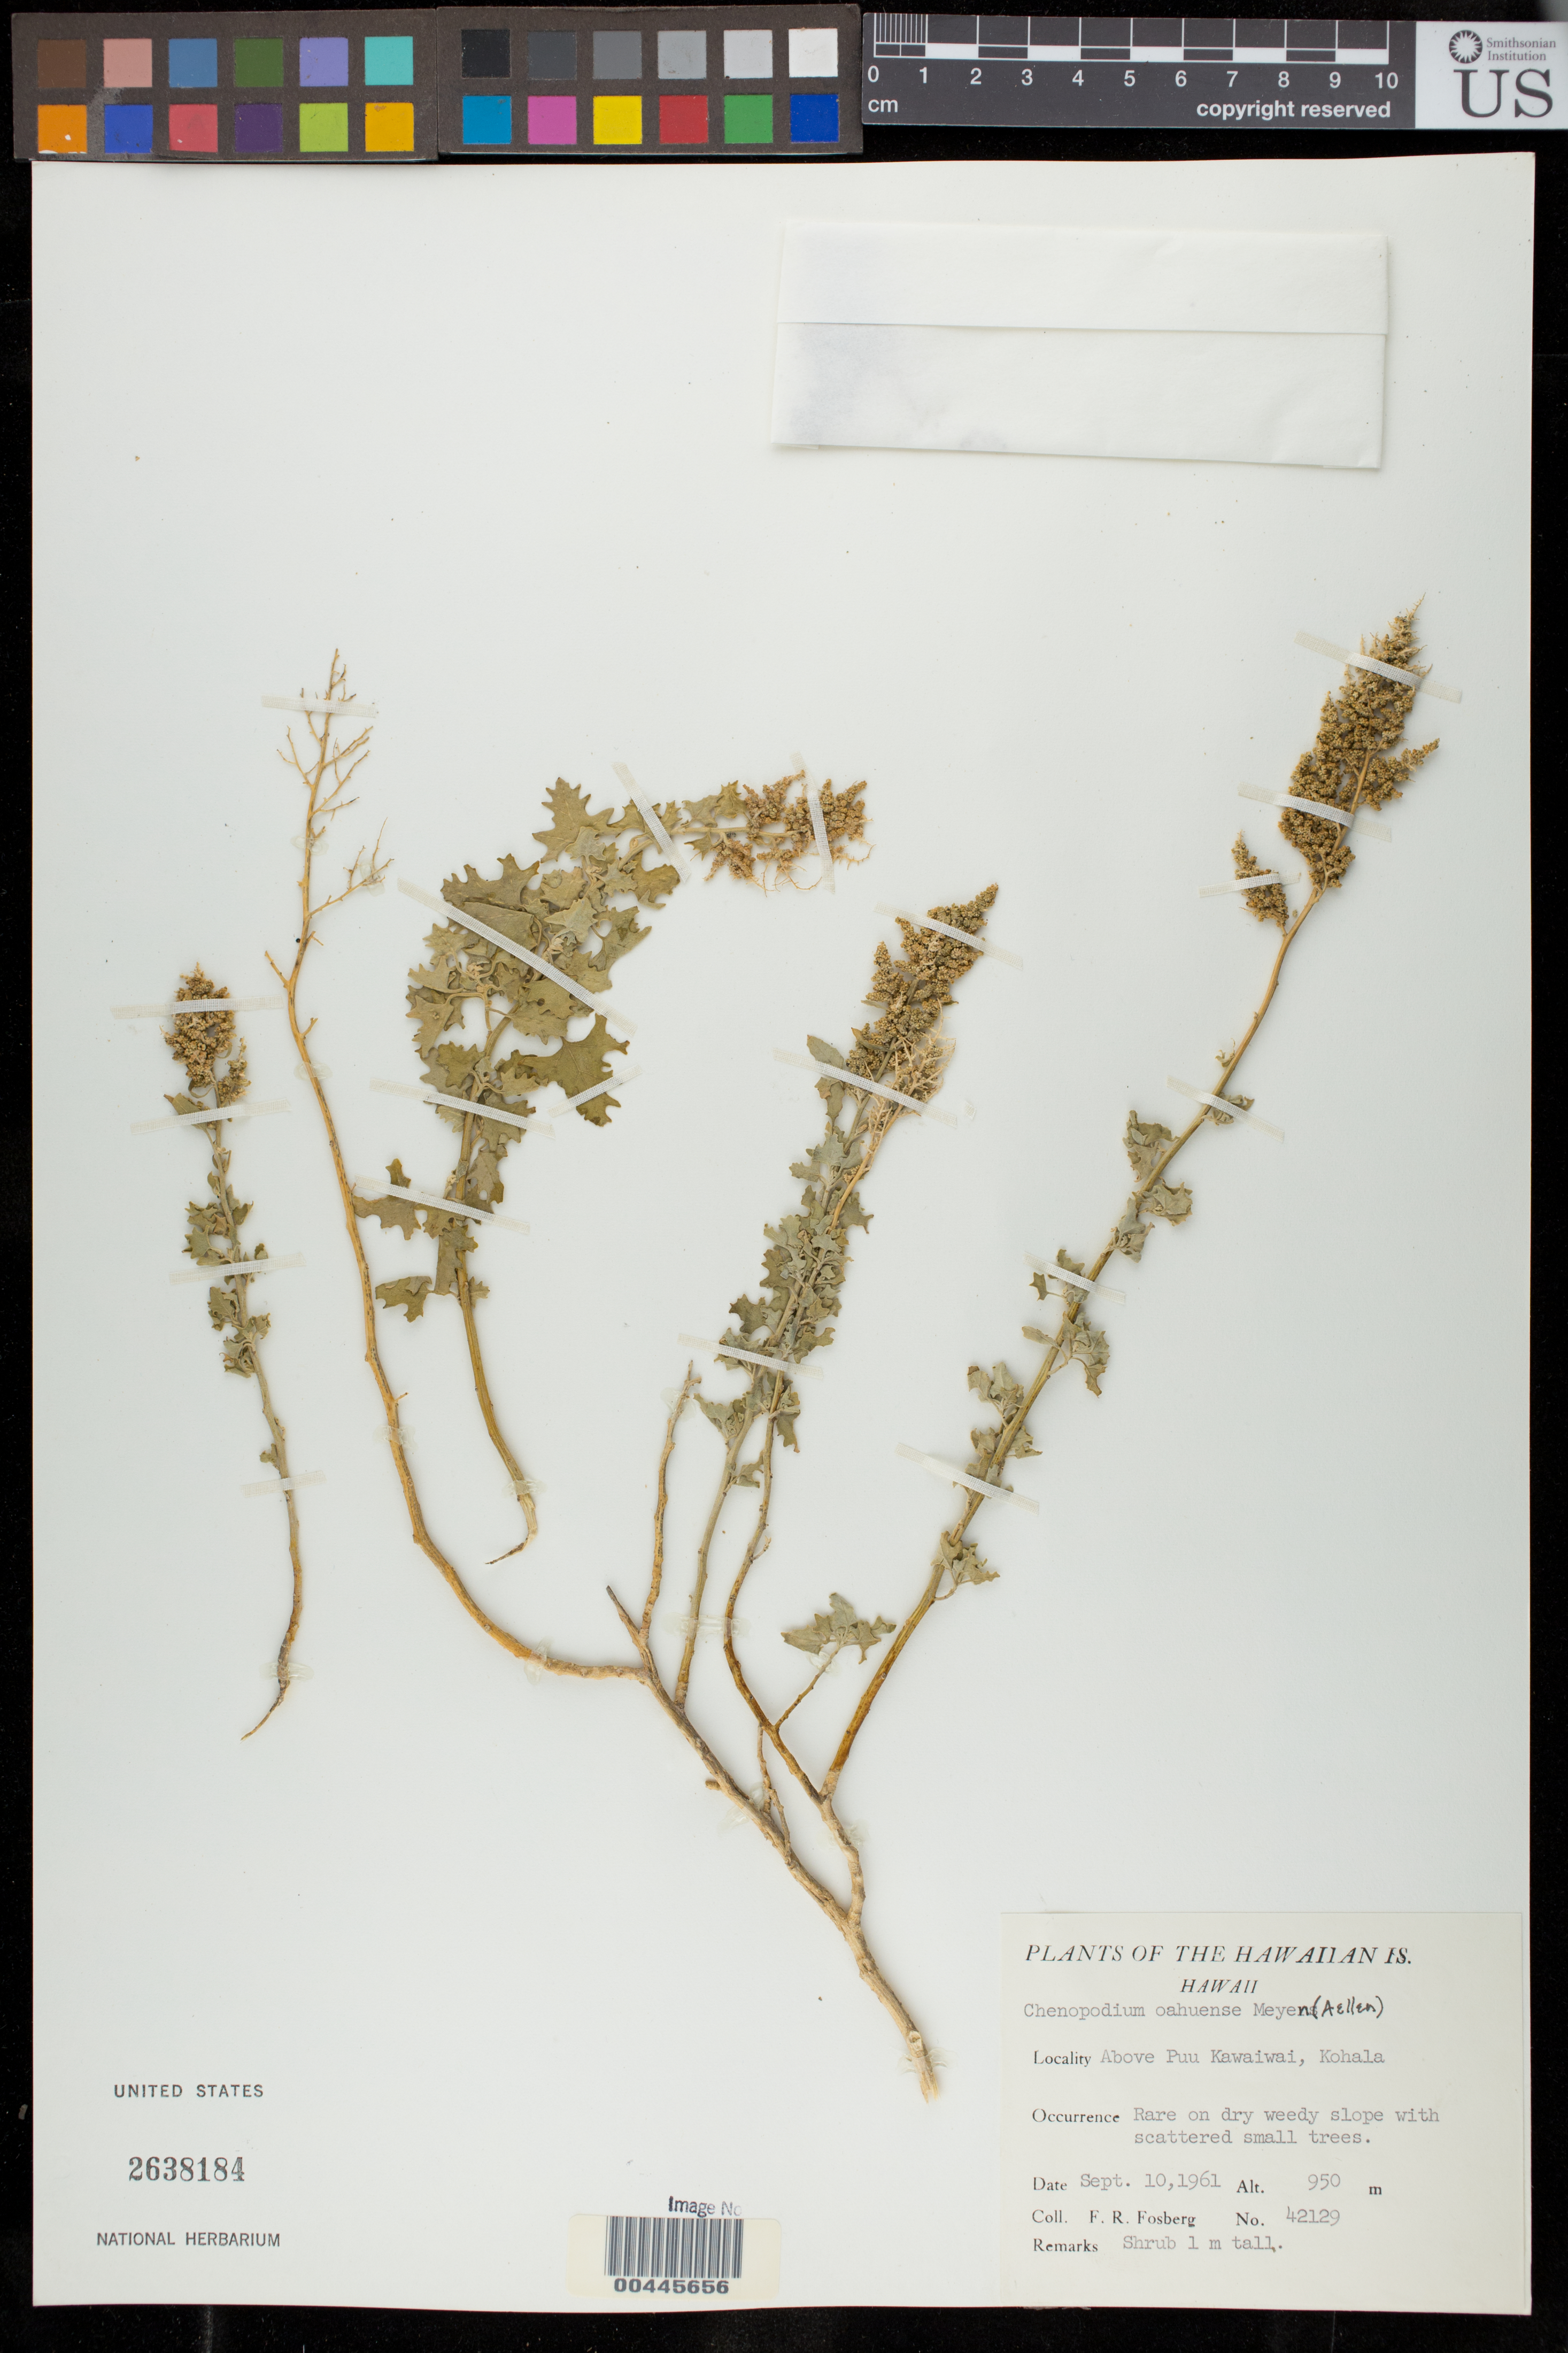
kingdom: Plantae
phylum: Tracheophyta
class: Magnoliopsida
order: Caryophyllales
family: Amaranthaceae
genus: Chenopodium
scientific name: Chenopodium oahuense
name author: (Meyen) Aellen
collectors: F. R. Fosberg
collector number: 42129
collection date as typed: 10 Sep 1961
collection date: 1961-09-10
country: United States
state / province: Hawaii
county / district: Hawaii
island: Hawaii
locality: Above Puu Kawaiwai, Kohala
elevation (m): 950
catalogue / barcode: US 2638184